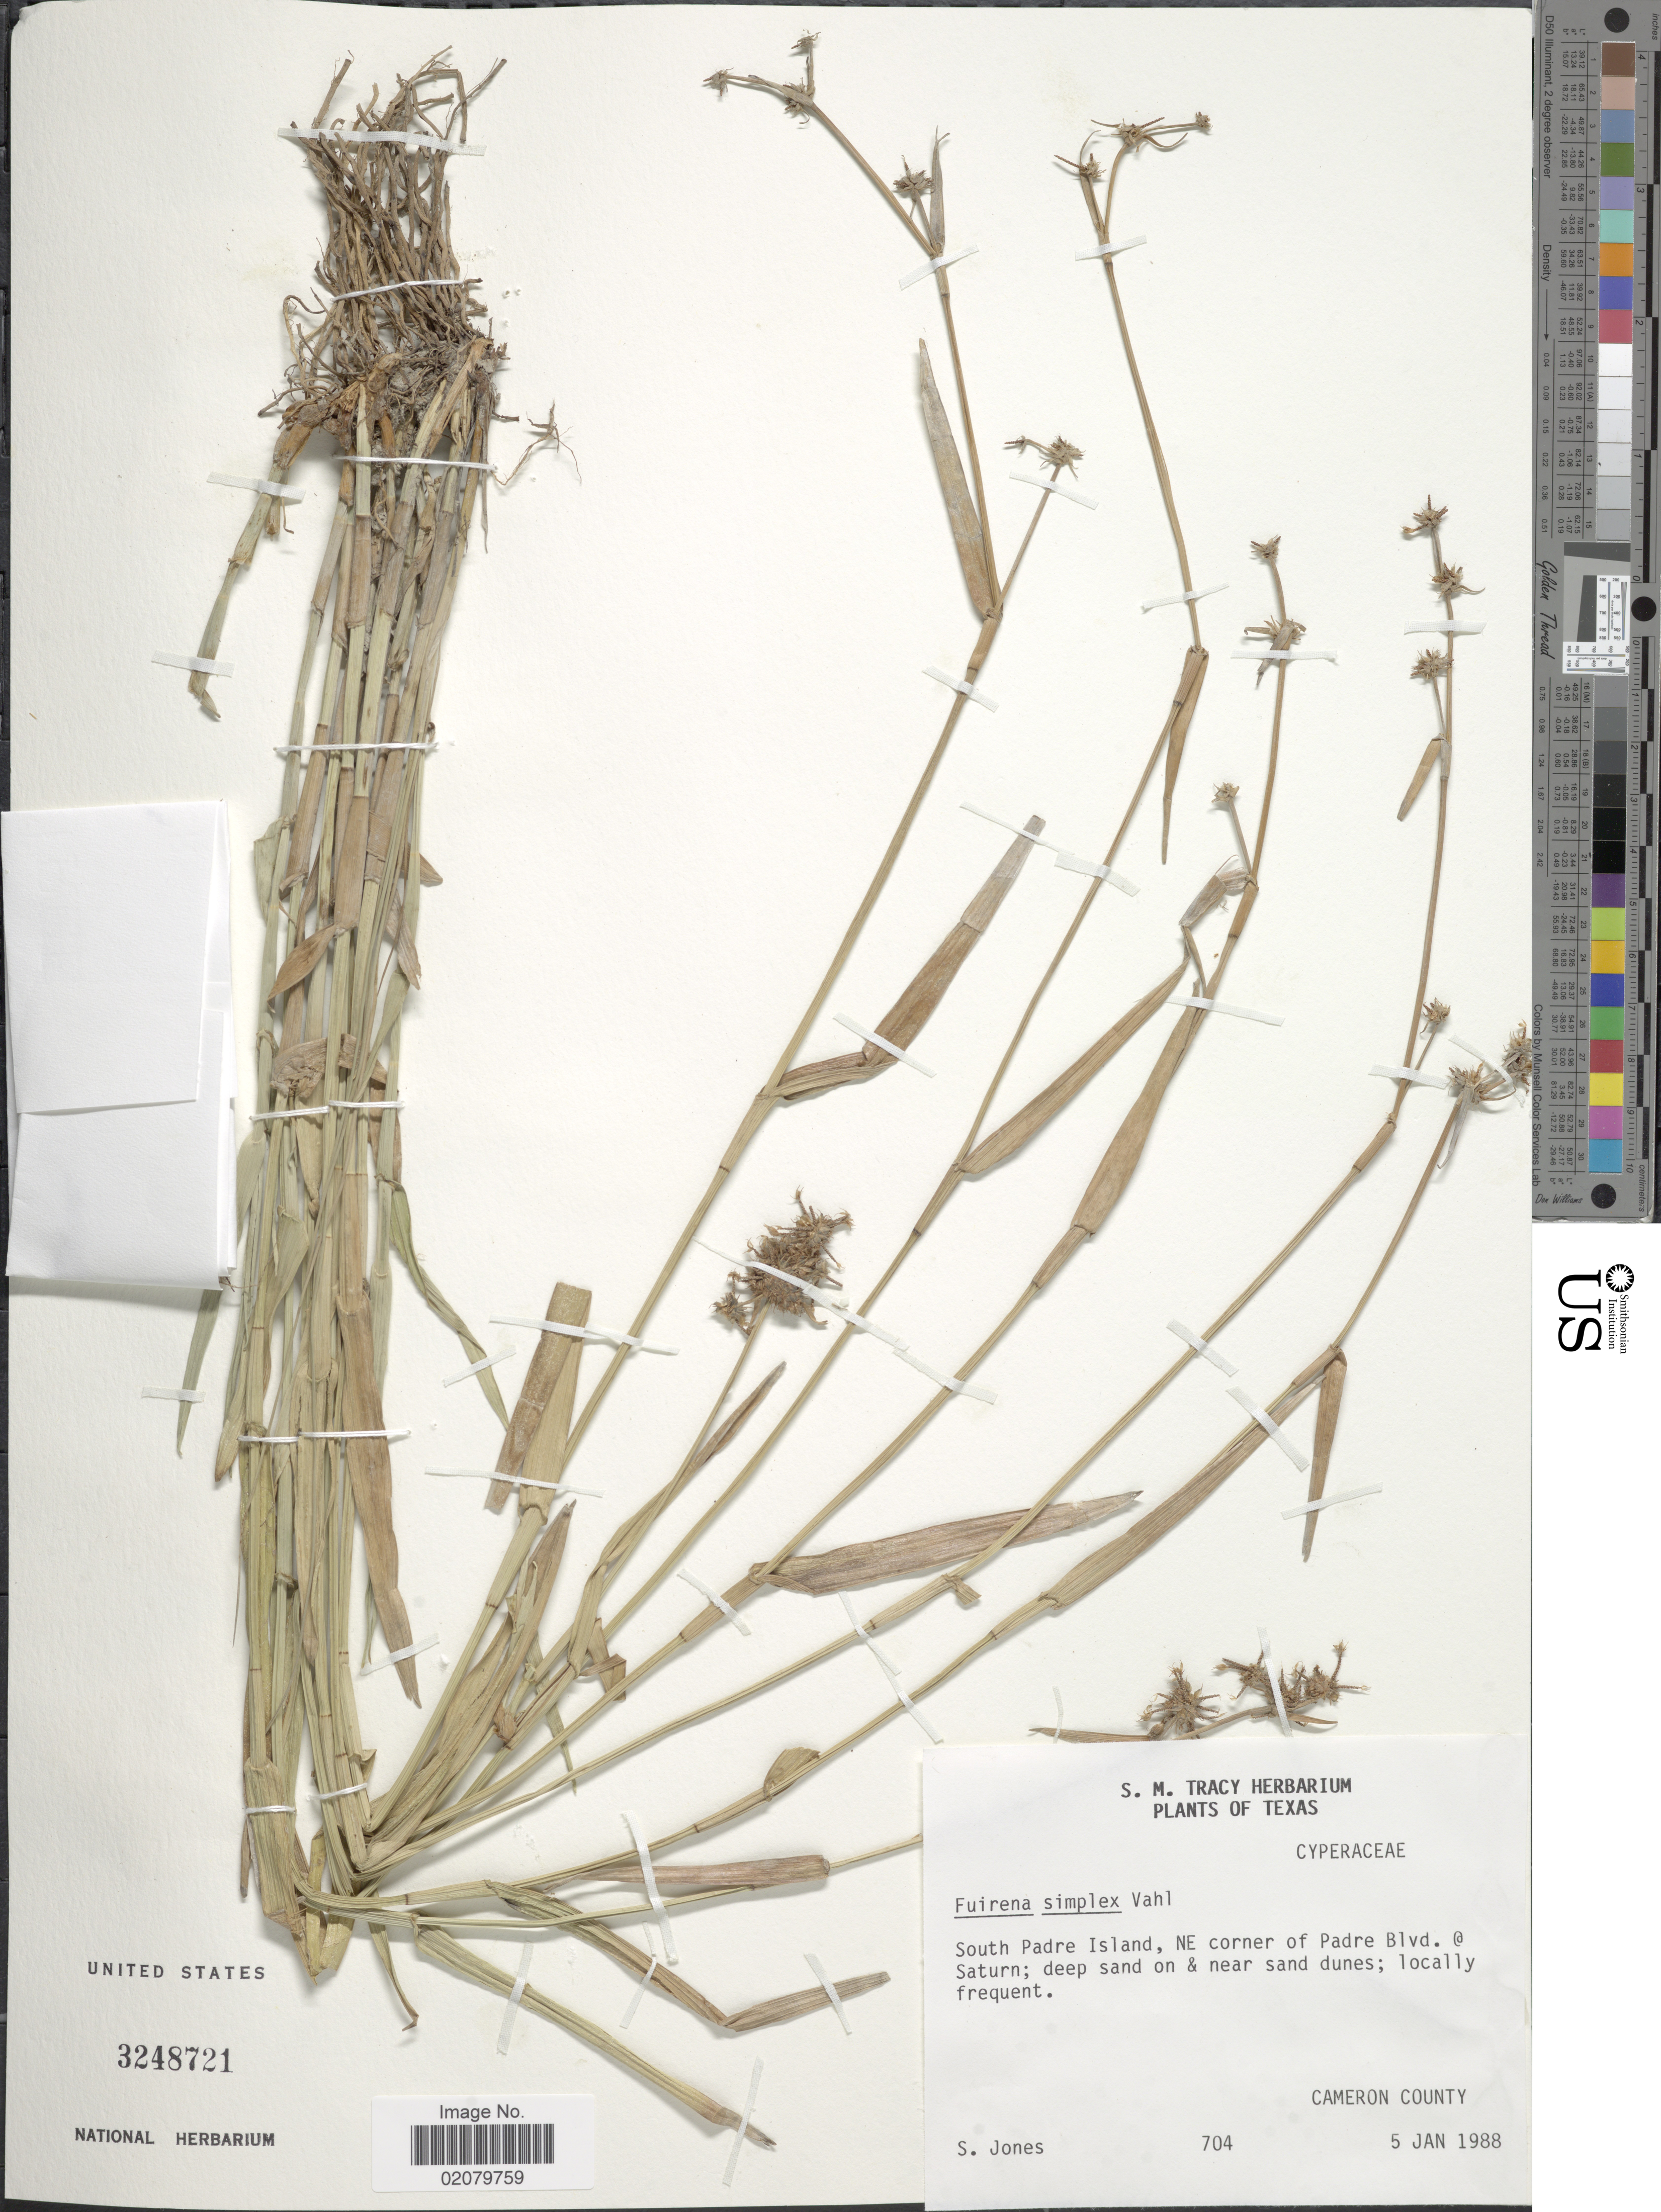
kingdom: Plantae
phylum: Tracheophyta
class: Liliopsida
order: Poales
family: Cyperaceae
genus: Fuirena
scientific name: Fuirena simplex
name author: Vahl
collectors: S. Jones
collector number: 704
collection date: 1988-01-05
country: United States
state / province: Texas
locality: South Padre Island, NE corner of Padre Blvd. @ Saturn, Cameron County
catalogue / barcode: US 3248721